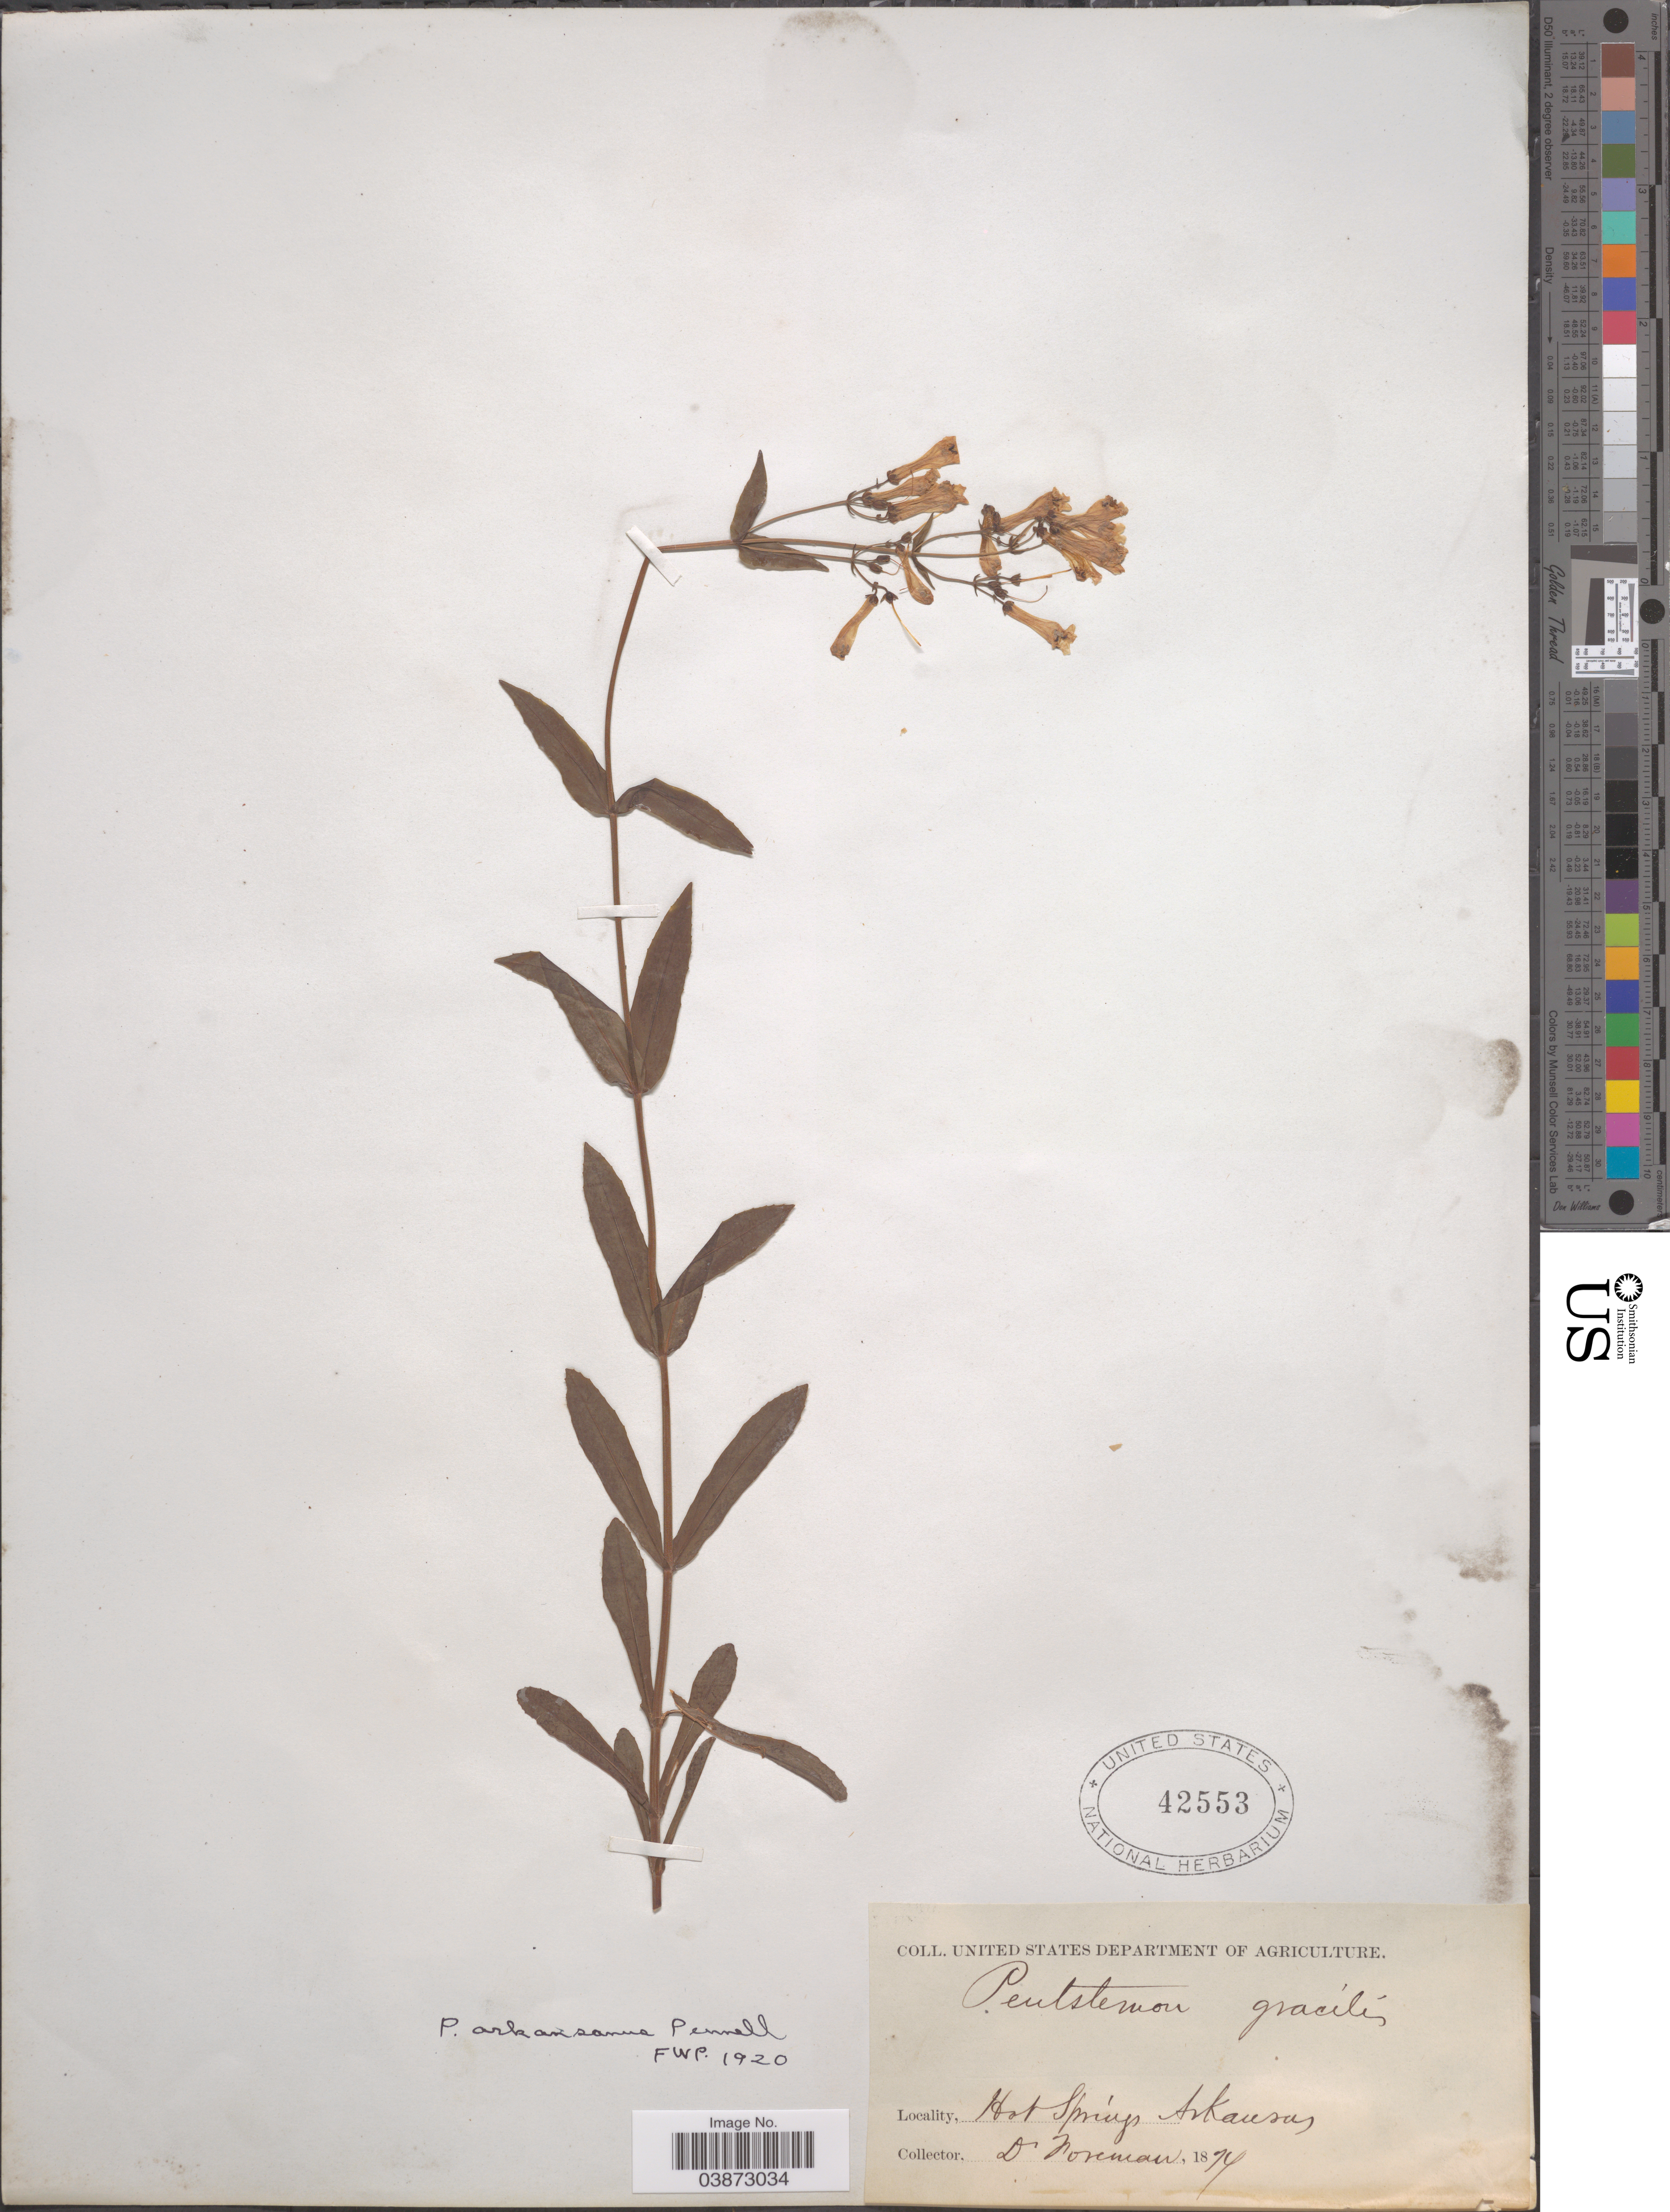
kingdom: Plantae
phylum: Tracheophyta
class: Magnoliopsida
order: Lamiales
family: Plantaginaceae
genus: Penstemon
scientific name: Penstemon arkansanus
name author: Pennell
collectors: -. Foreman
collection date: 1874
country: United States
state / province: Arkansas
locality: Hot Springs.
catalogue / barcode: US 42553